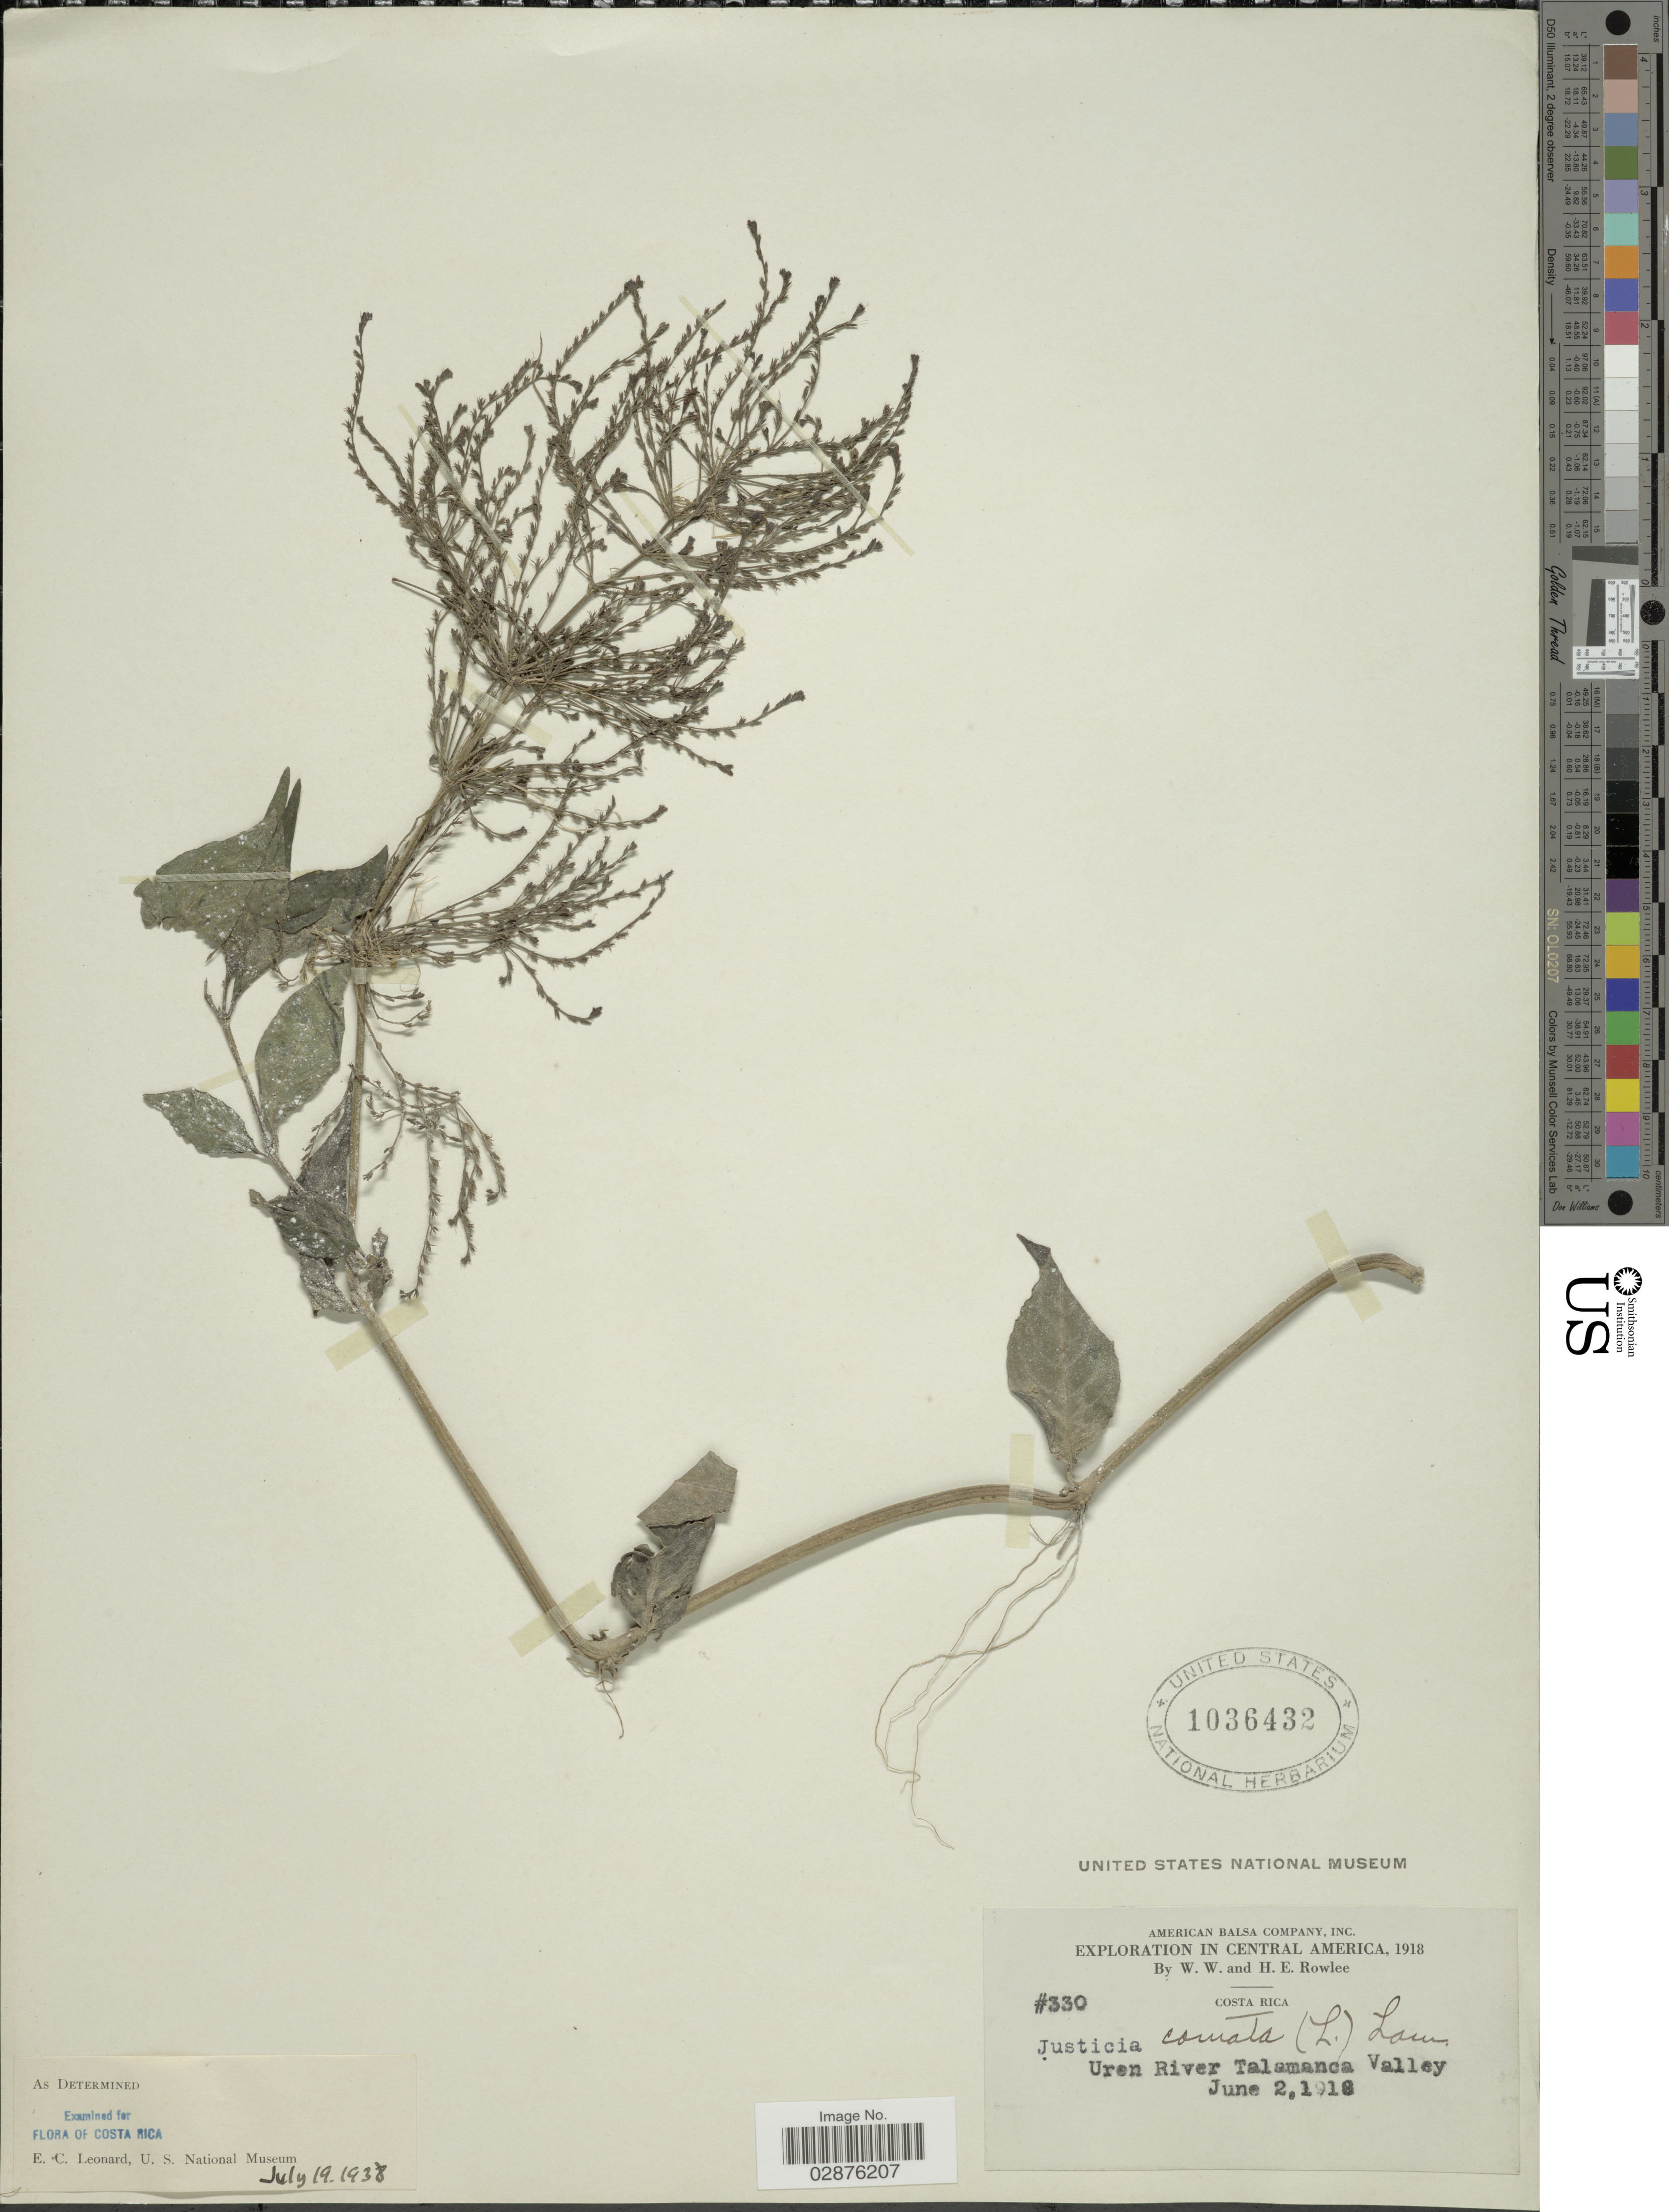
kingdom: Plantae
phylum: Tracheophyta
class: Magnoliopsida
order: Lamiales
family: Acanthaceae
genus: Justicia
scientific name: Justicia comata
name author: (L.) Lam.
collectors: W. W. Rowlee & H. E. Rowlee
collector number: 330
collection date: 1918-06-02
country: Costa Rica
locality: Uren River Talamanca Valley.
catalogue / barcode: US 1036432